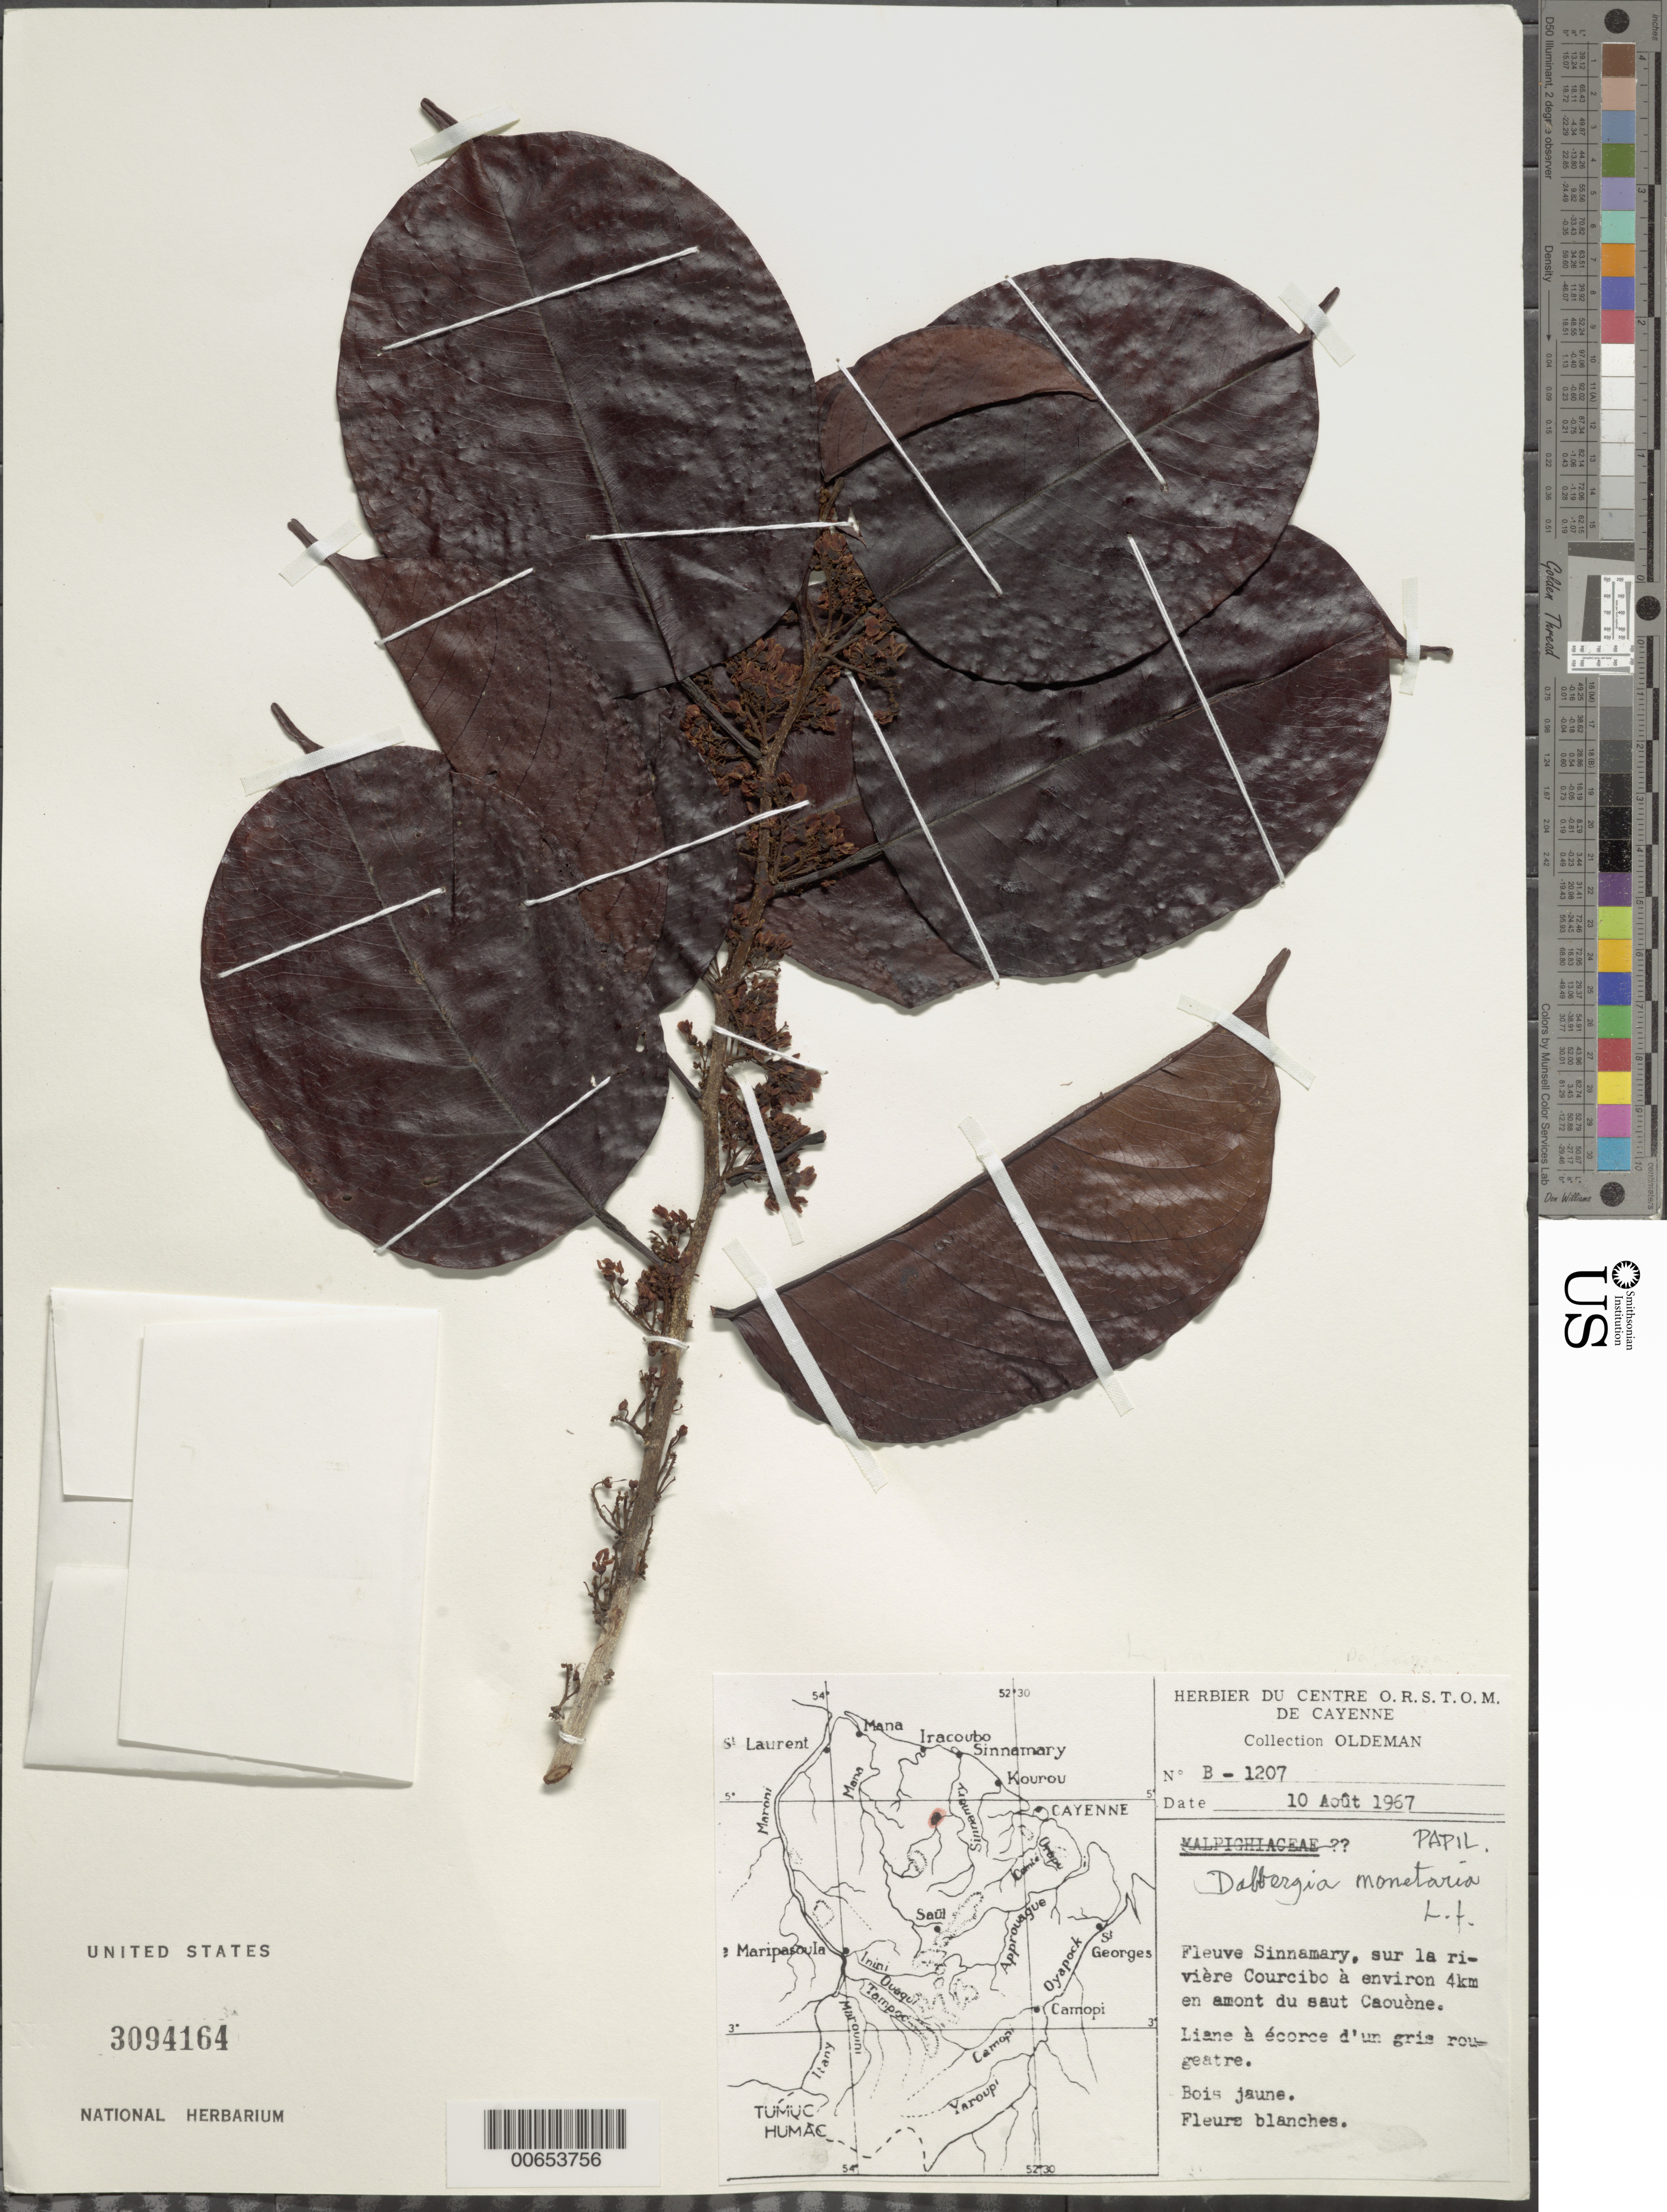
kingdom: Plantae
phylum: Tracheophyta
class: Magnoliopsida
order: Fabales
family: Fabaceae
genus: Dalbergia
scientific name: Dalbergia monetaria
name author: L. f.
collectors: R. Oldeman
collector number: B 1207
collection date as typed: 10-Aug-67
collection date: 1967-08-10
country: French Guiana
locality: Fleuve Sinnamary, sur la Rivière Courcibo a environ 4 km en amont du saut Caouène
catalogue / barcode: US 3094164